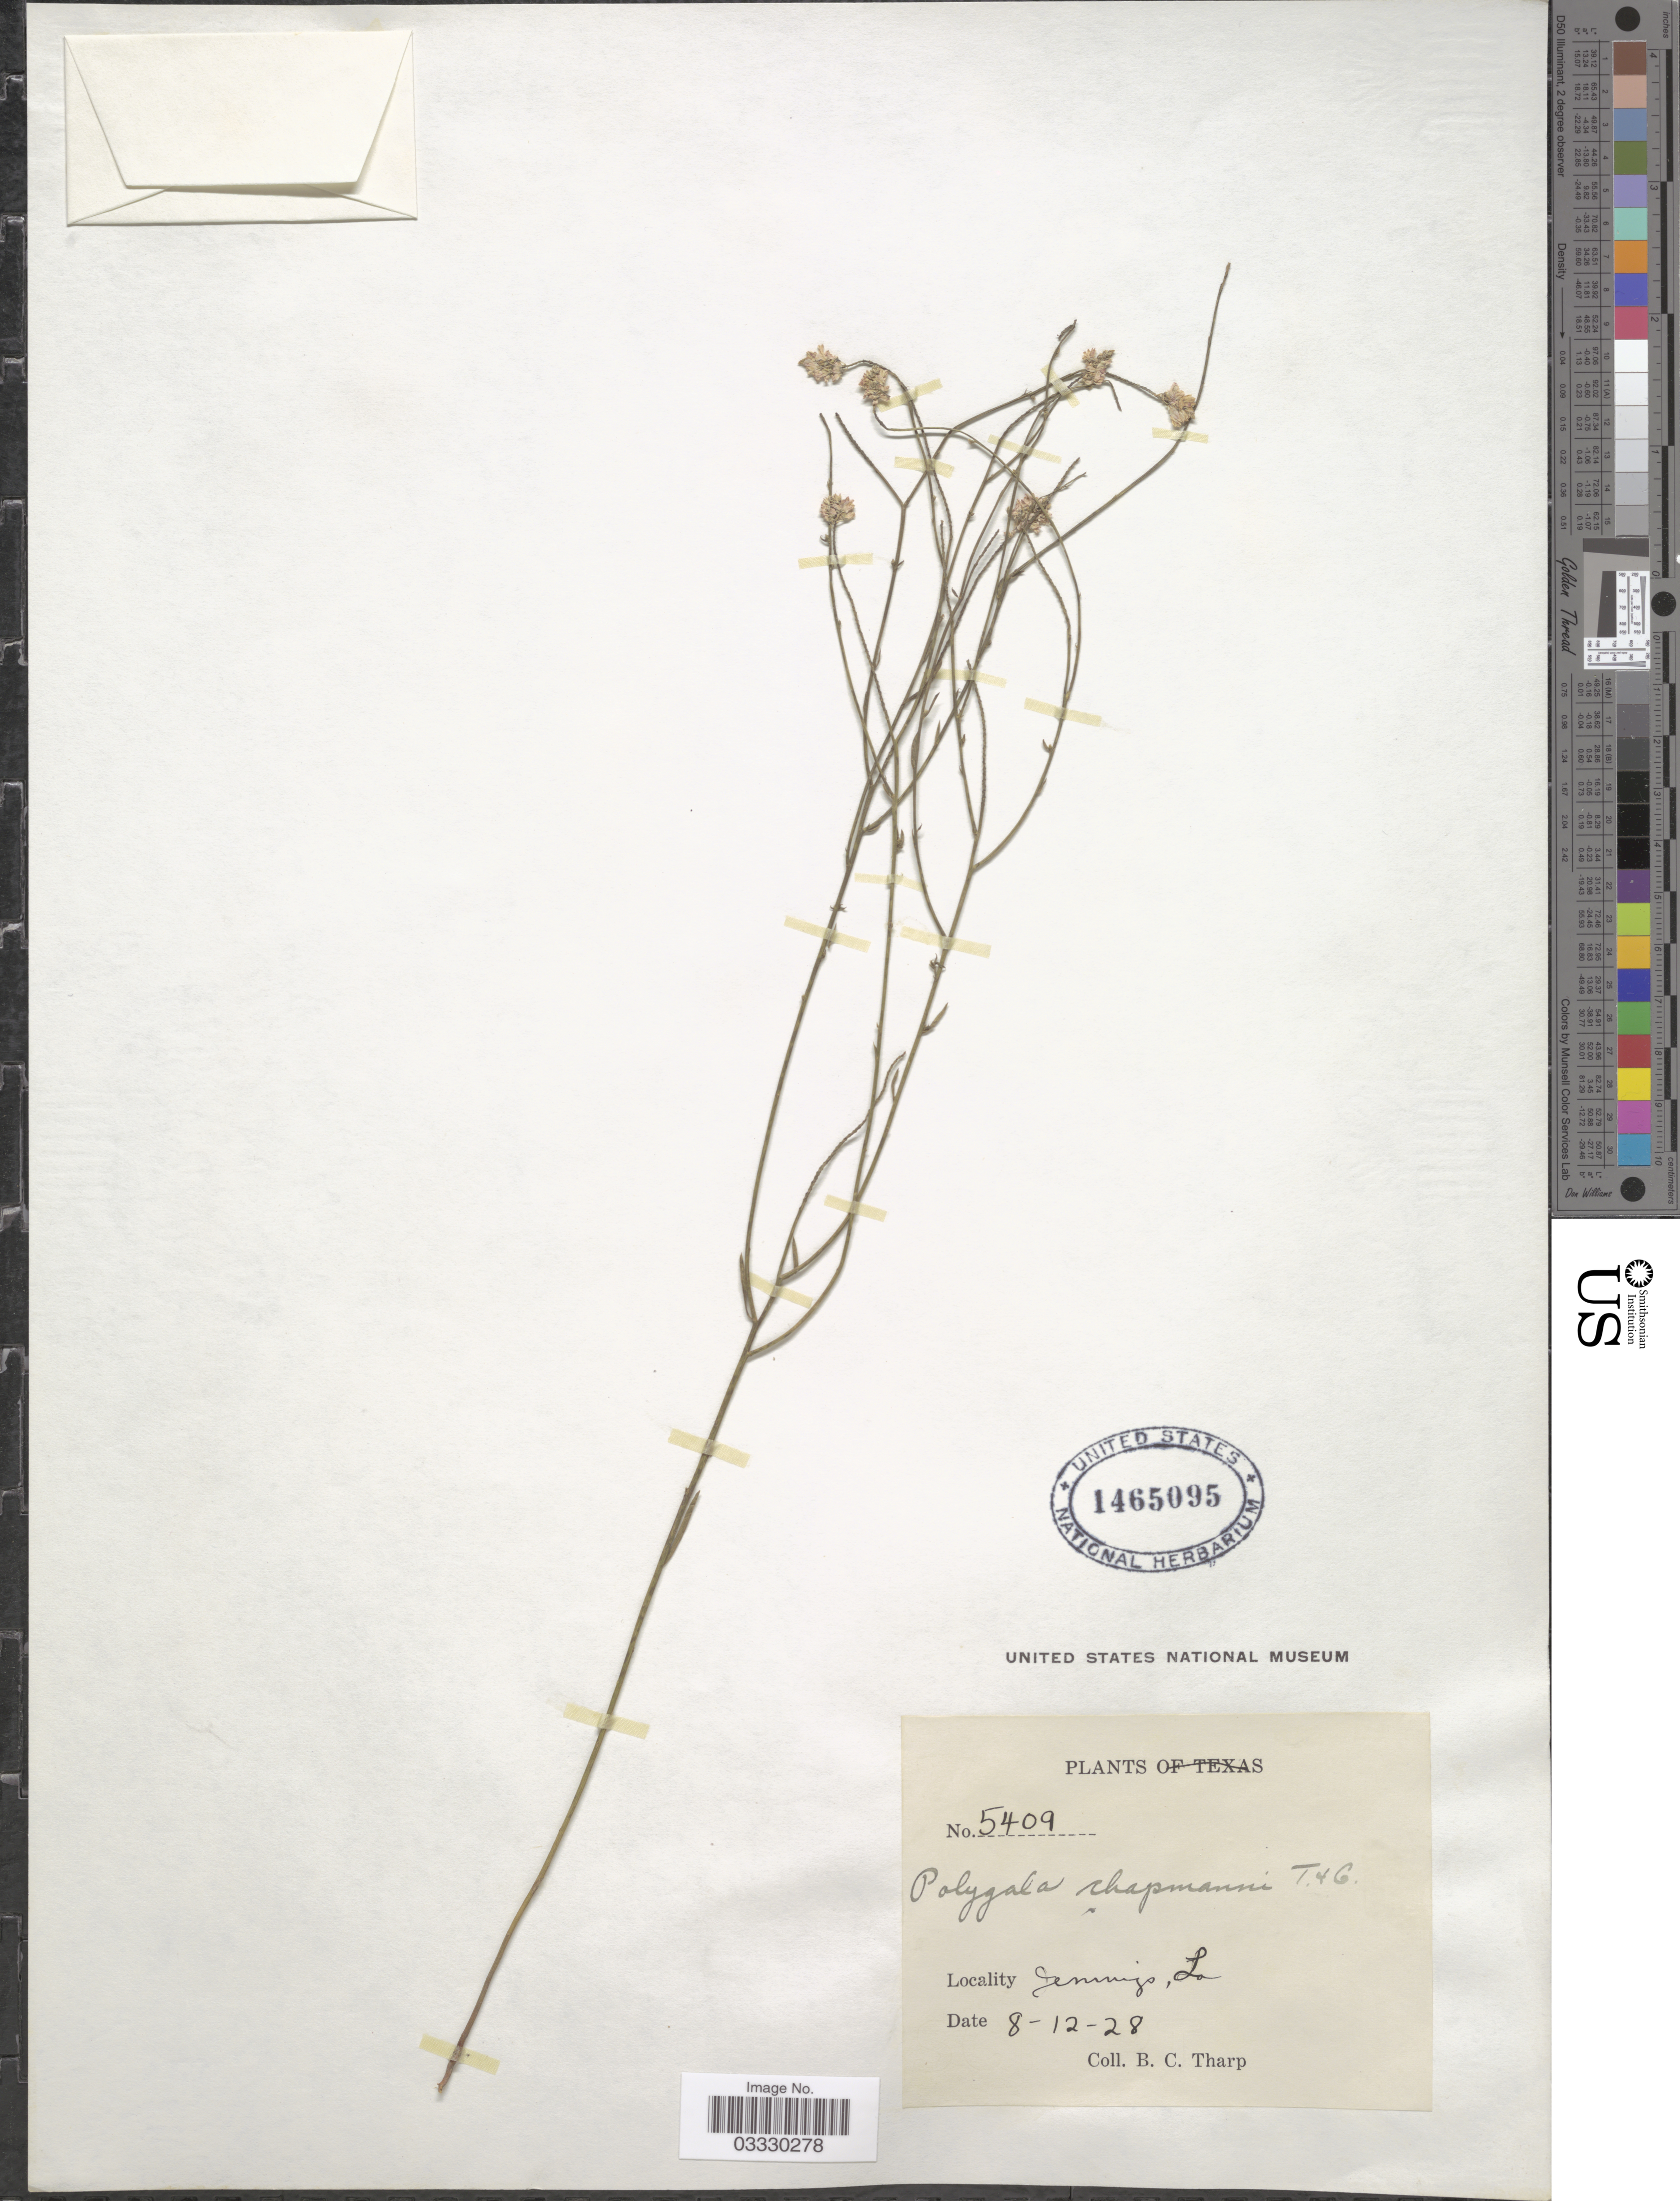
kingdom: Plantae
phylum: Tracheophyta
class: Magnoliopsida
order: Fabales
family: Polygalaceae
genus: Polygala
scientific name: Polygala chapmanii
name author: Torr. & A. Gray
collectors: B. C. Tharp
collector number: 5409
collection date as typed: Transcribed d/m/y: 12/8/28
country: United States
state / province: Louisiana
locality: Jennings.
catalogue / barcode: US 1465095